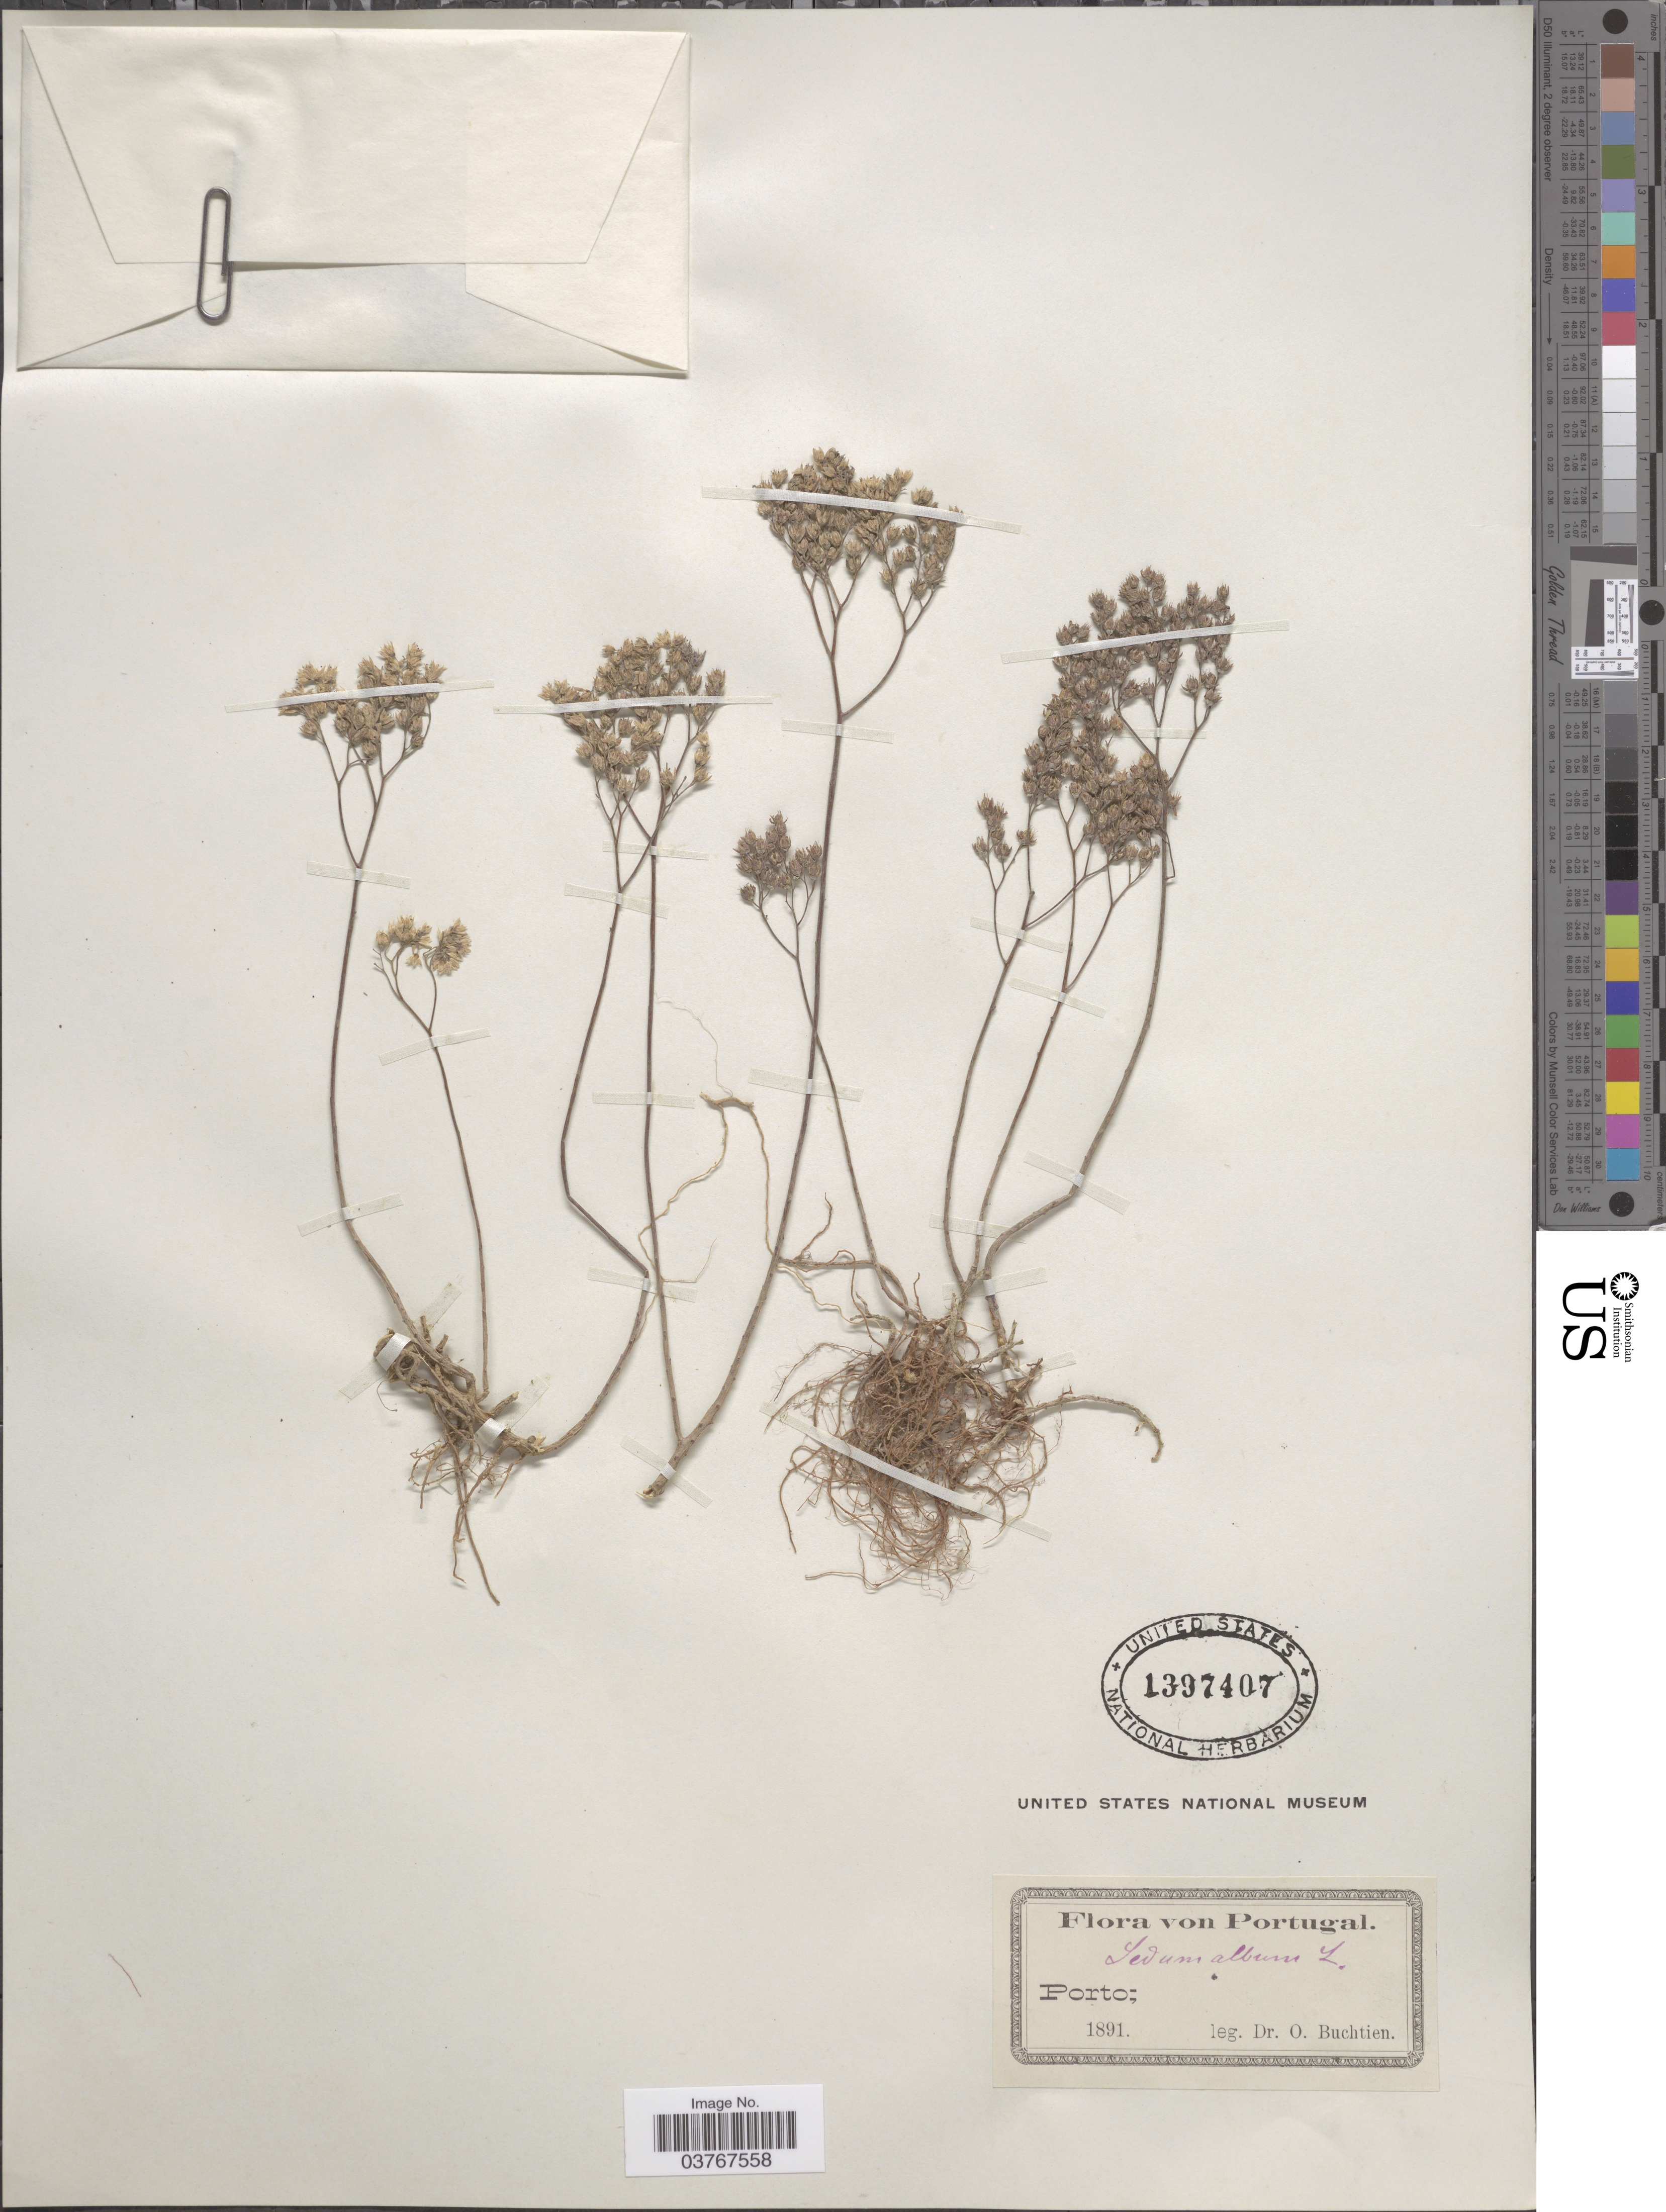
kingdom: Plantae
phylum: Tracheophyta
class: Magnoliopsida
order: Saxifragales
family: Crassulaceae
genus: Sedum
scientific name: Sedum album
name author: L.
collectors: O. Buchtien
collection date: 1891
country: Portugal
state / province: Porto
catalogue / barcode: US 1397407